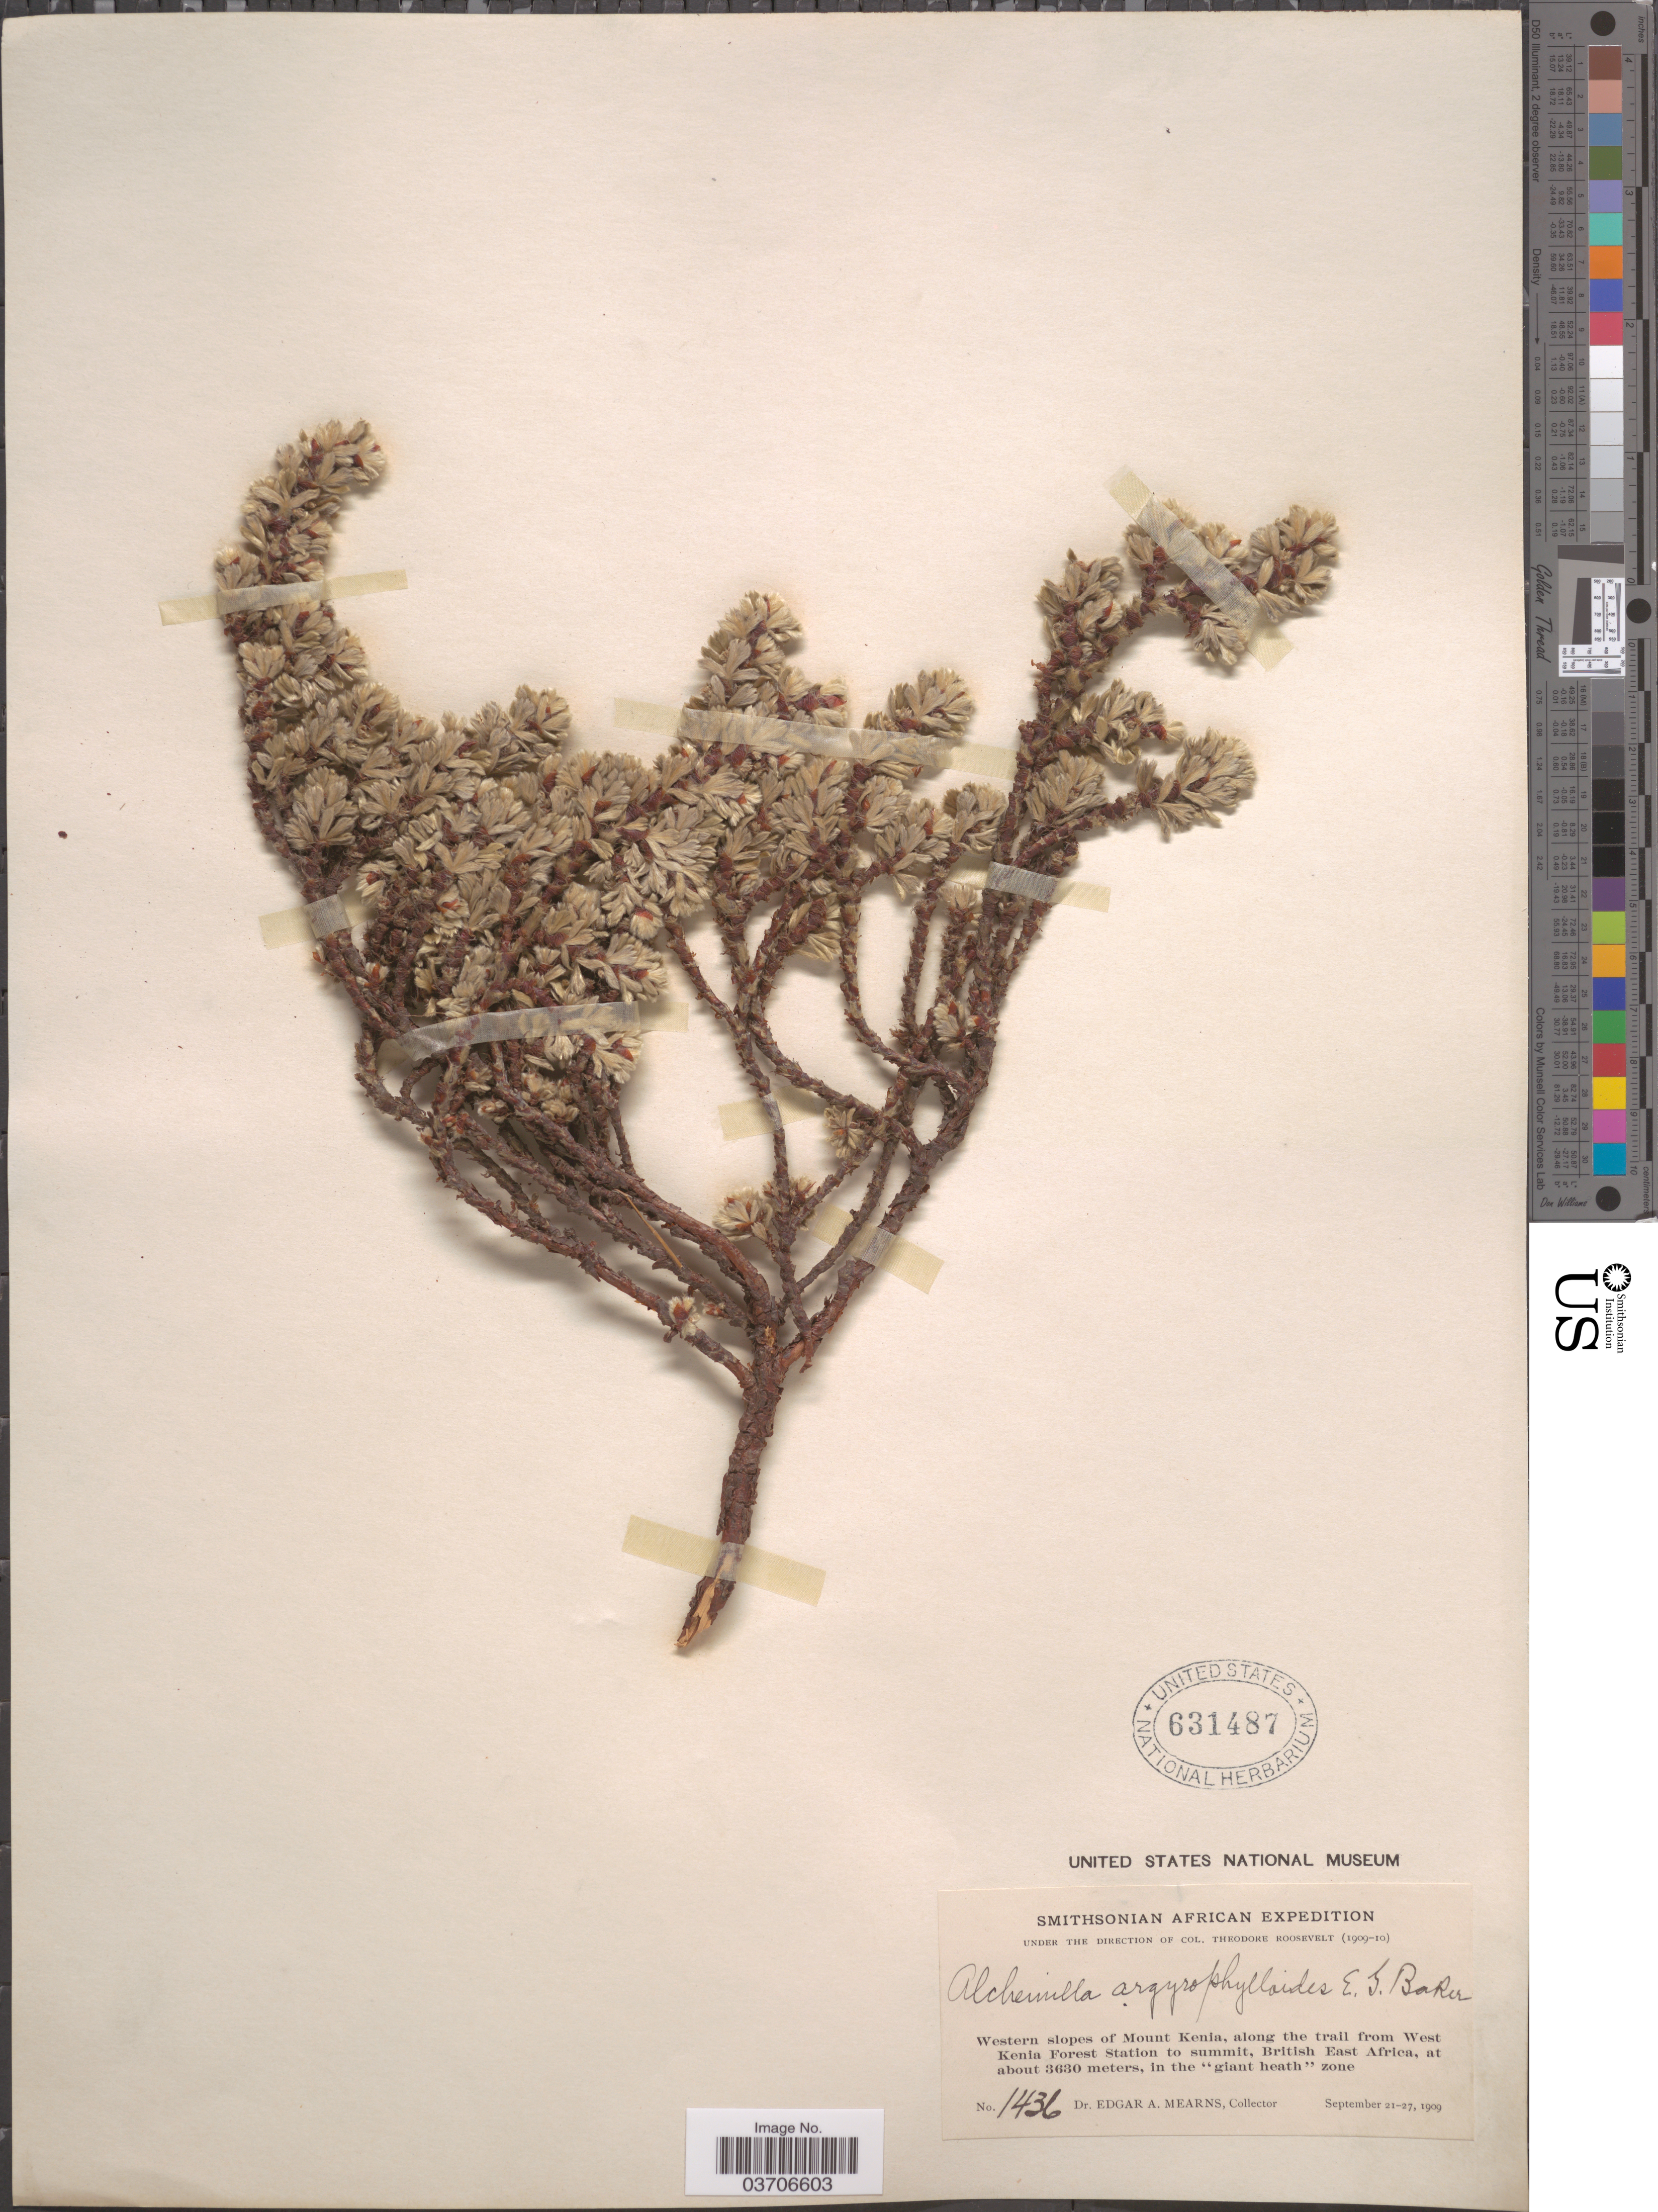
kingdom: Plantae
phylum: Tracheophyta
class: Magnoliopsida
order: Rosales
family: Rosaceae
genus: Alchemilla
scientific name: Alchemilla argyrophylloides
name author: Baker f.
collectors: E. A. Mearns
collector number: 1436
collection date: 1909-09-21/1909-09-27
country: Kenya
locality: Western slopes of Mount Kenia, along the trail from West Kenia Forest Station to summit, British East Africa.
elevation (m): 3630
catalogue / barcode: US 631487